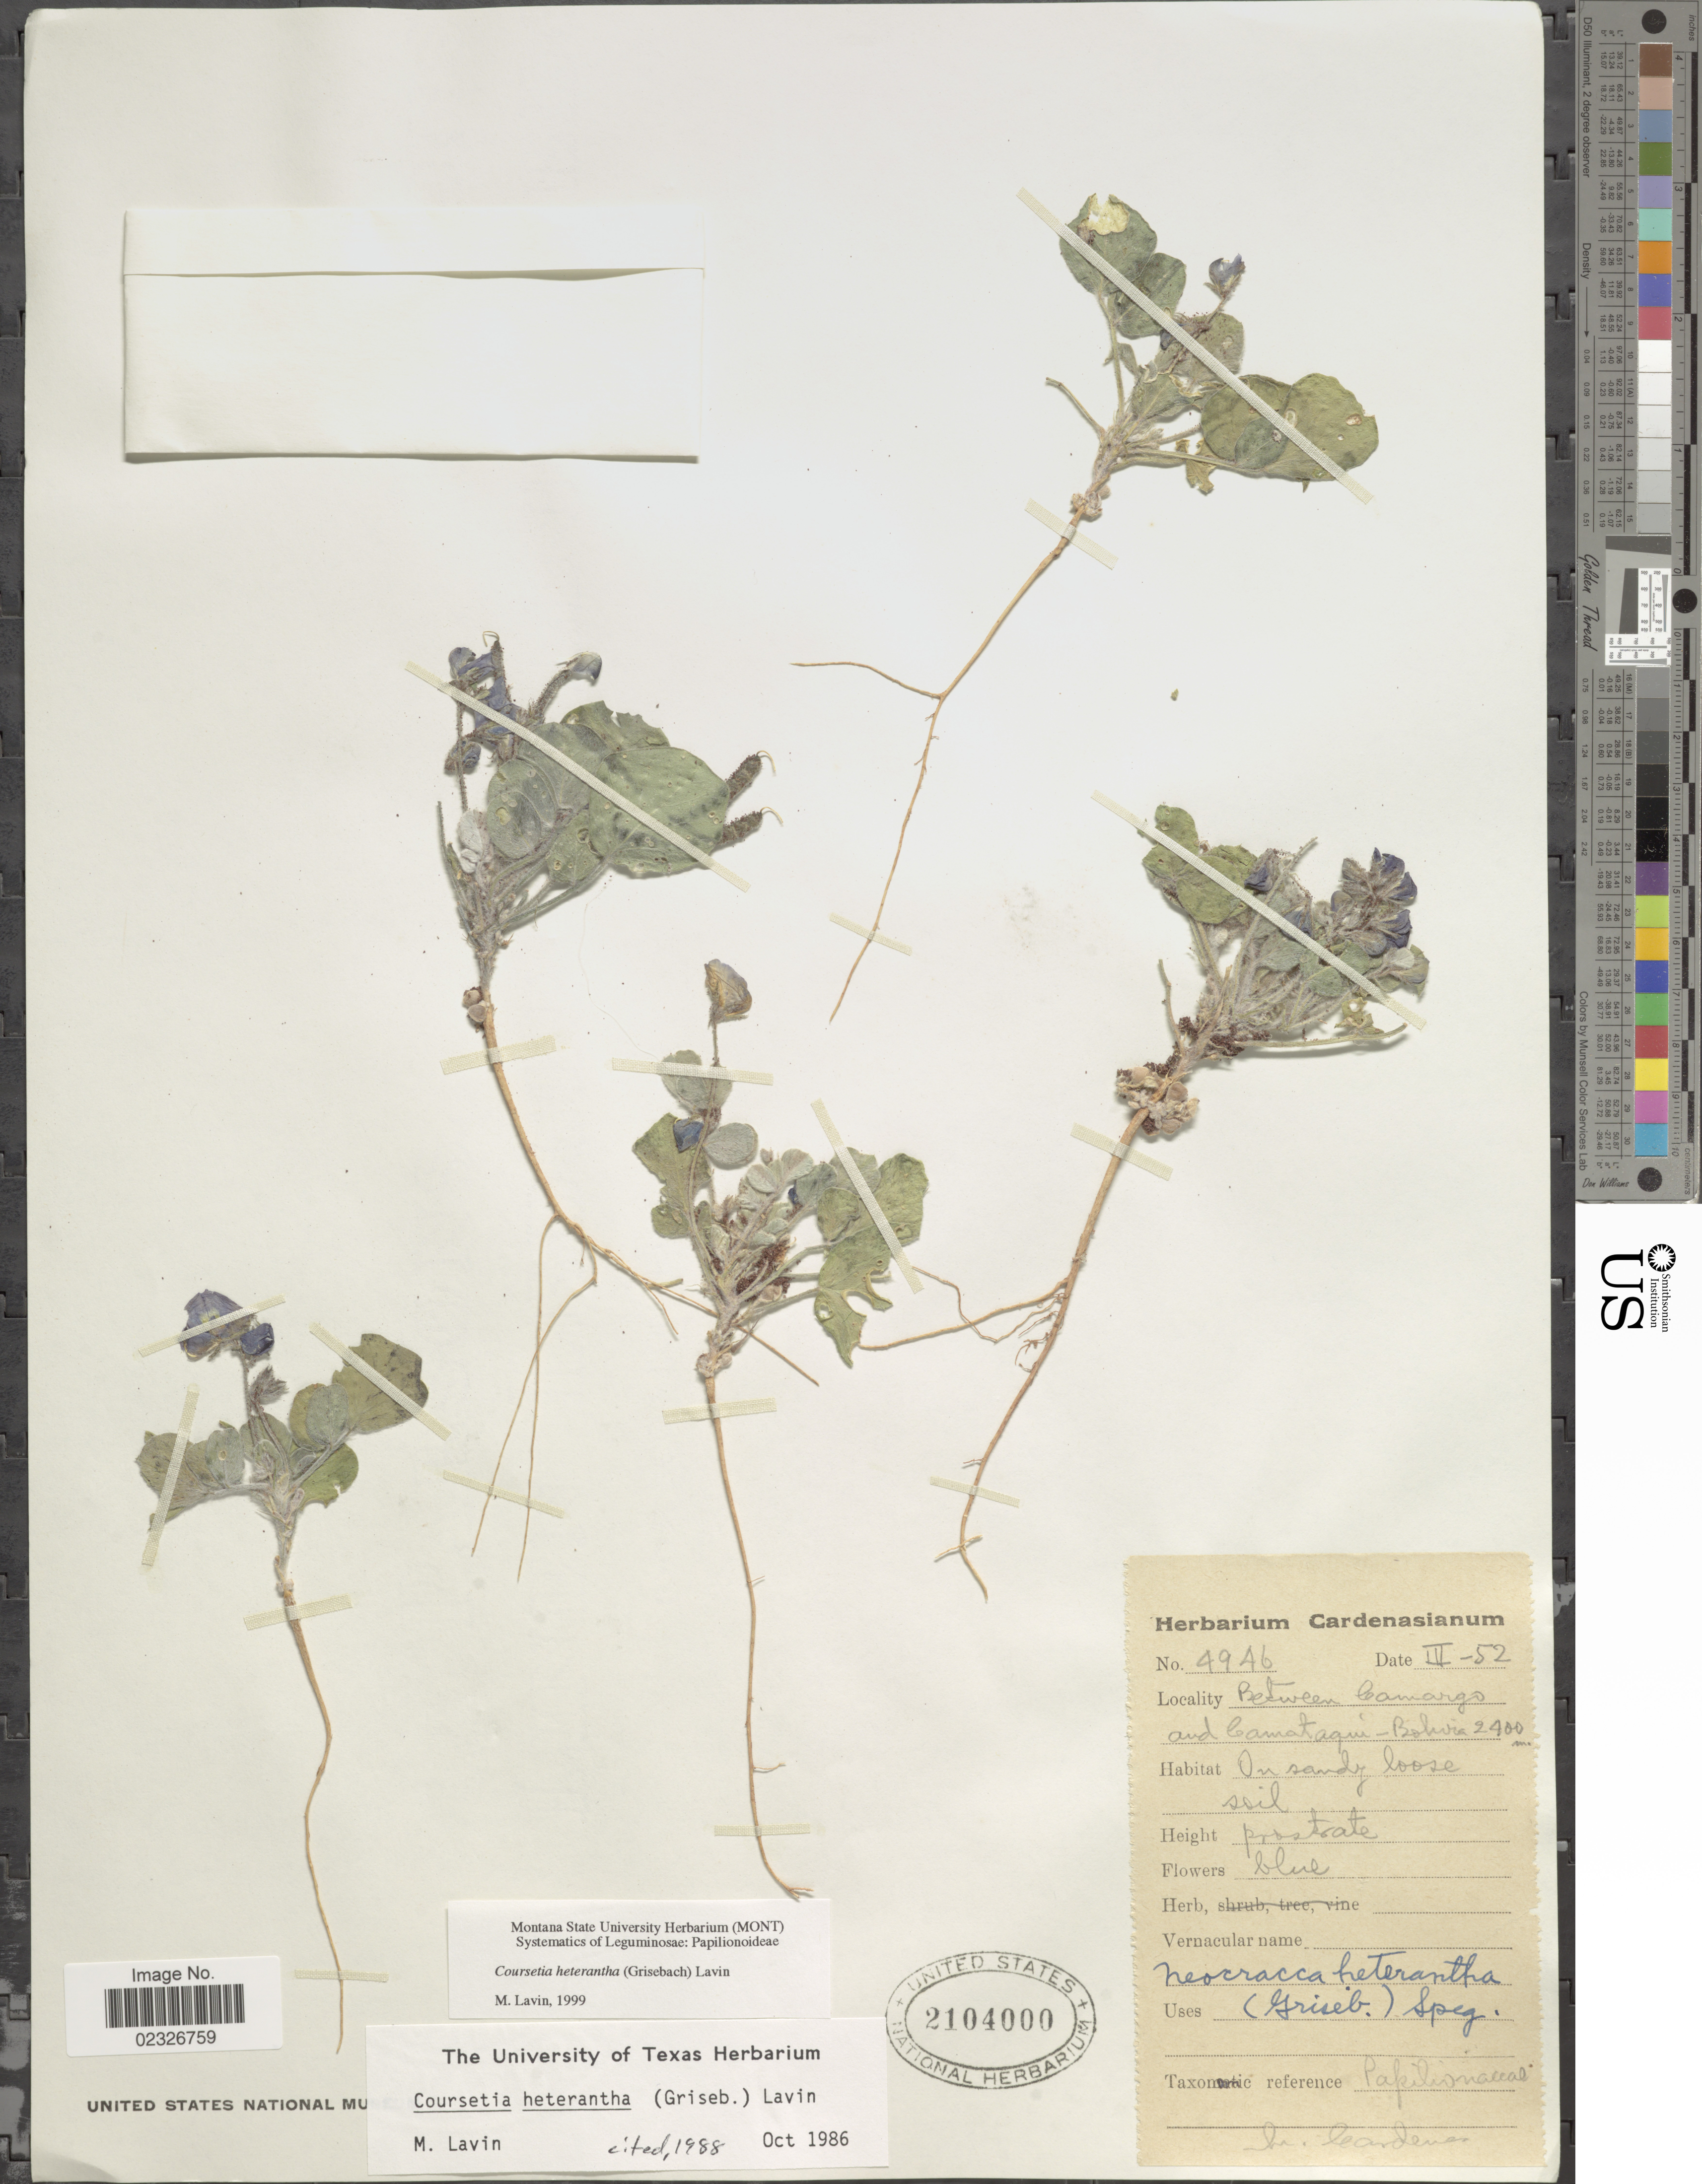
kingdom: Plantae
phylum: Tracheophyta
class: Magnoliopsida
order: Fabales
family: Fabaceae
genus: Coursetia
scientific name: Coursetia heterantha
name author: (Griseb.) Lavin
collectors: M. Cárdenas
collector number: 4946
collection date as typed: Transcribed d/m/y: /3/52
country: Bolivia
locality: Between Camargo and Camataqui - Bolivia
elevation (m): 2400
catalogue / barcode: US 2104000